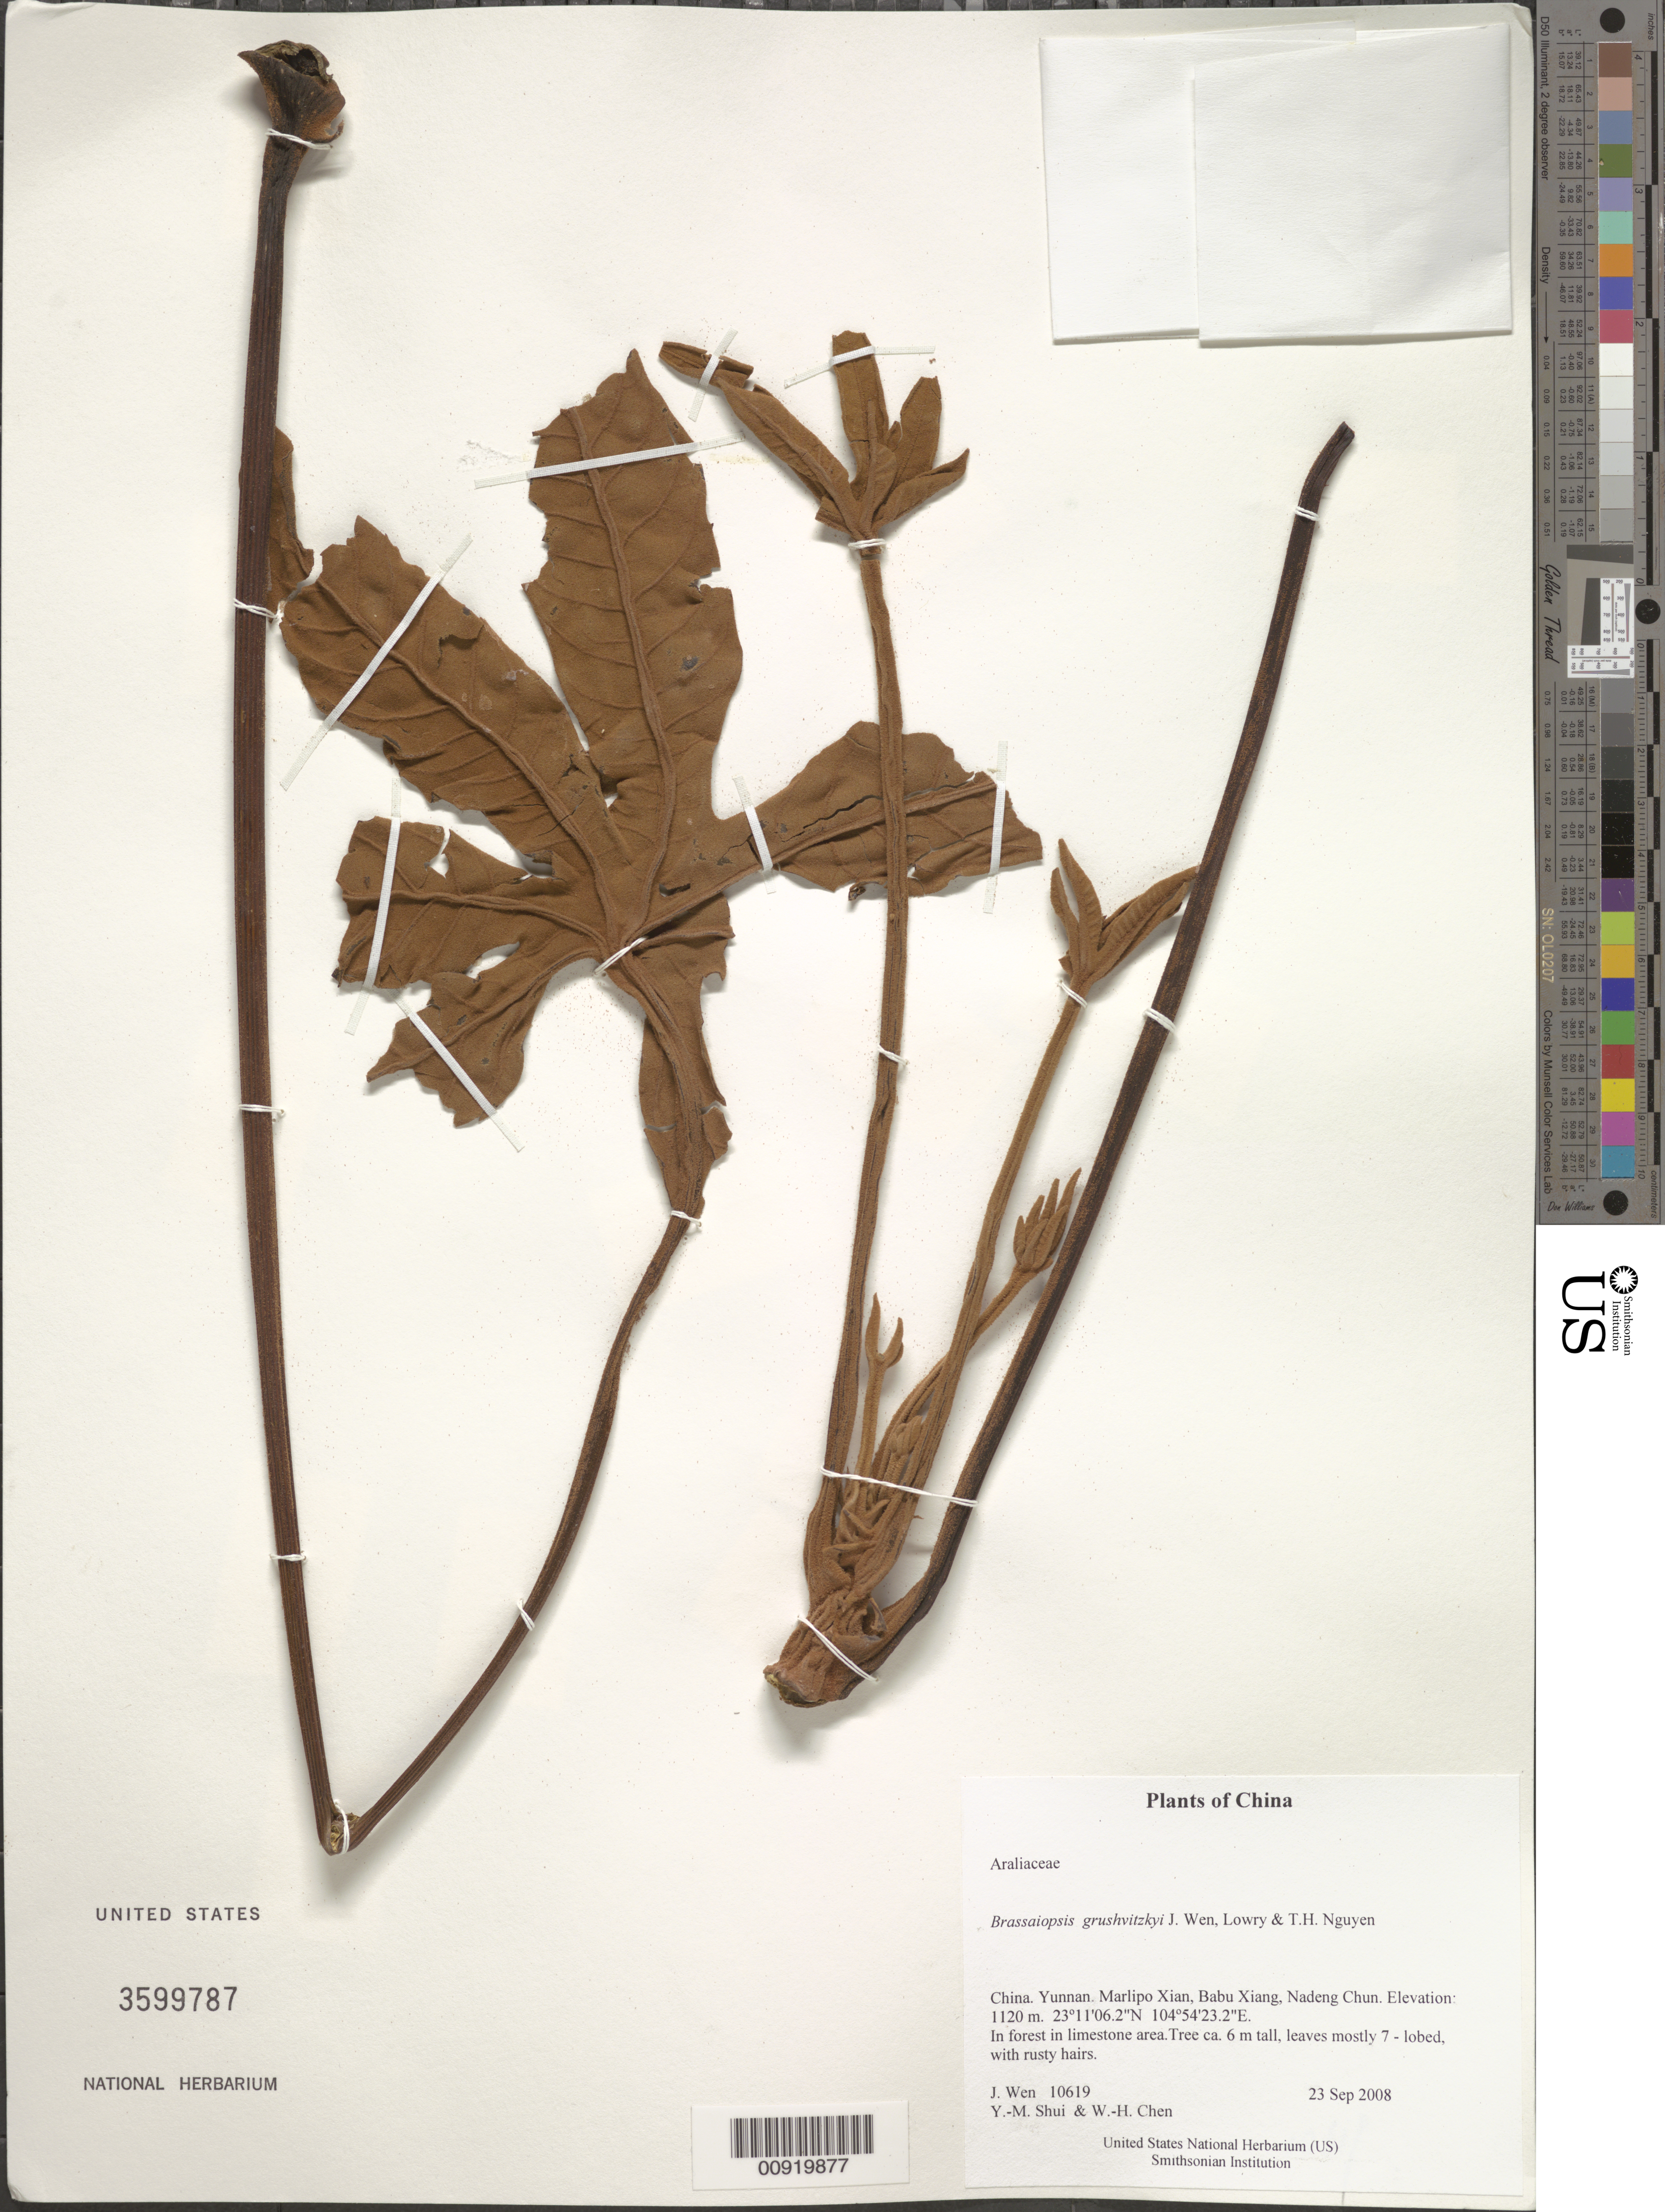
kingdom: Plantae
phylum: Tracheophyta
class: Magnoliopsida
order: Apiales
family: Araliaceae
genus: Brassaiopsis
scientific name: Brassaiopsis grushvitzkyi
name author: J. Wen et al.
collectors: J. Wen, Y. Shui & W. Chen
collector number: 10619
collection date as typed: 23 Sep 2008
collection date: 2008-09-23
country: China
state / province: Yunnan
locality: Marlipo Xian, Babu Xiang, Nadeng Chun.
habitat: In forest in limestone area.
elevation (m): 1120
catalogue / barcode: US 3599787